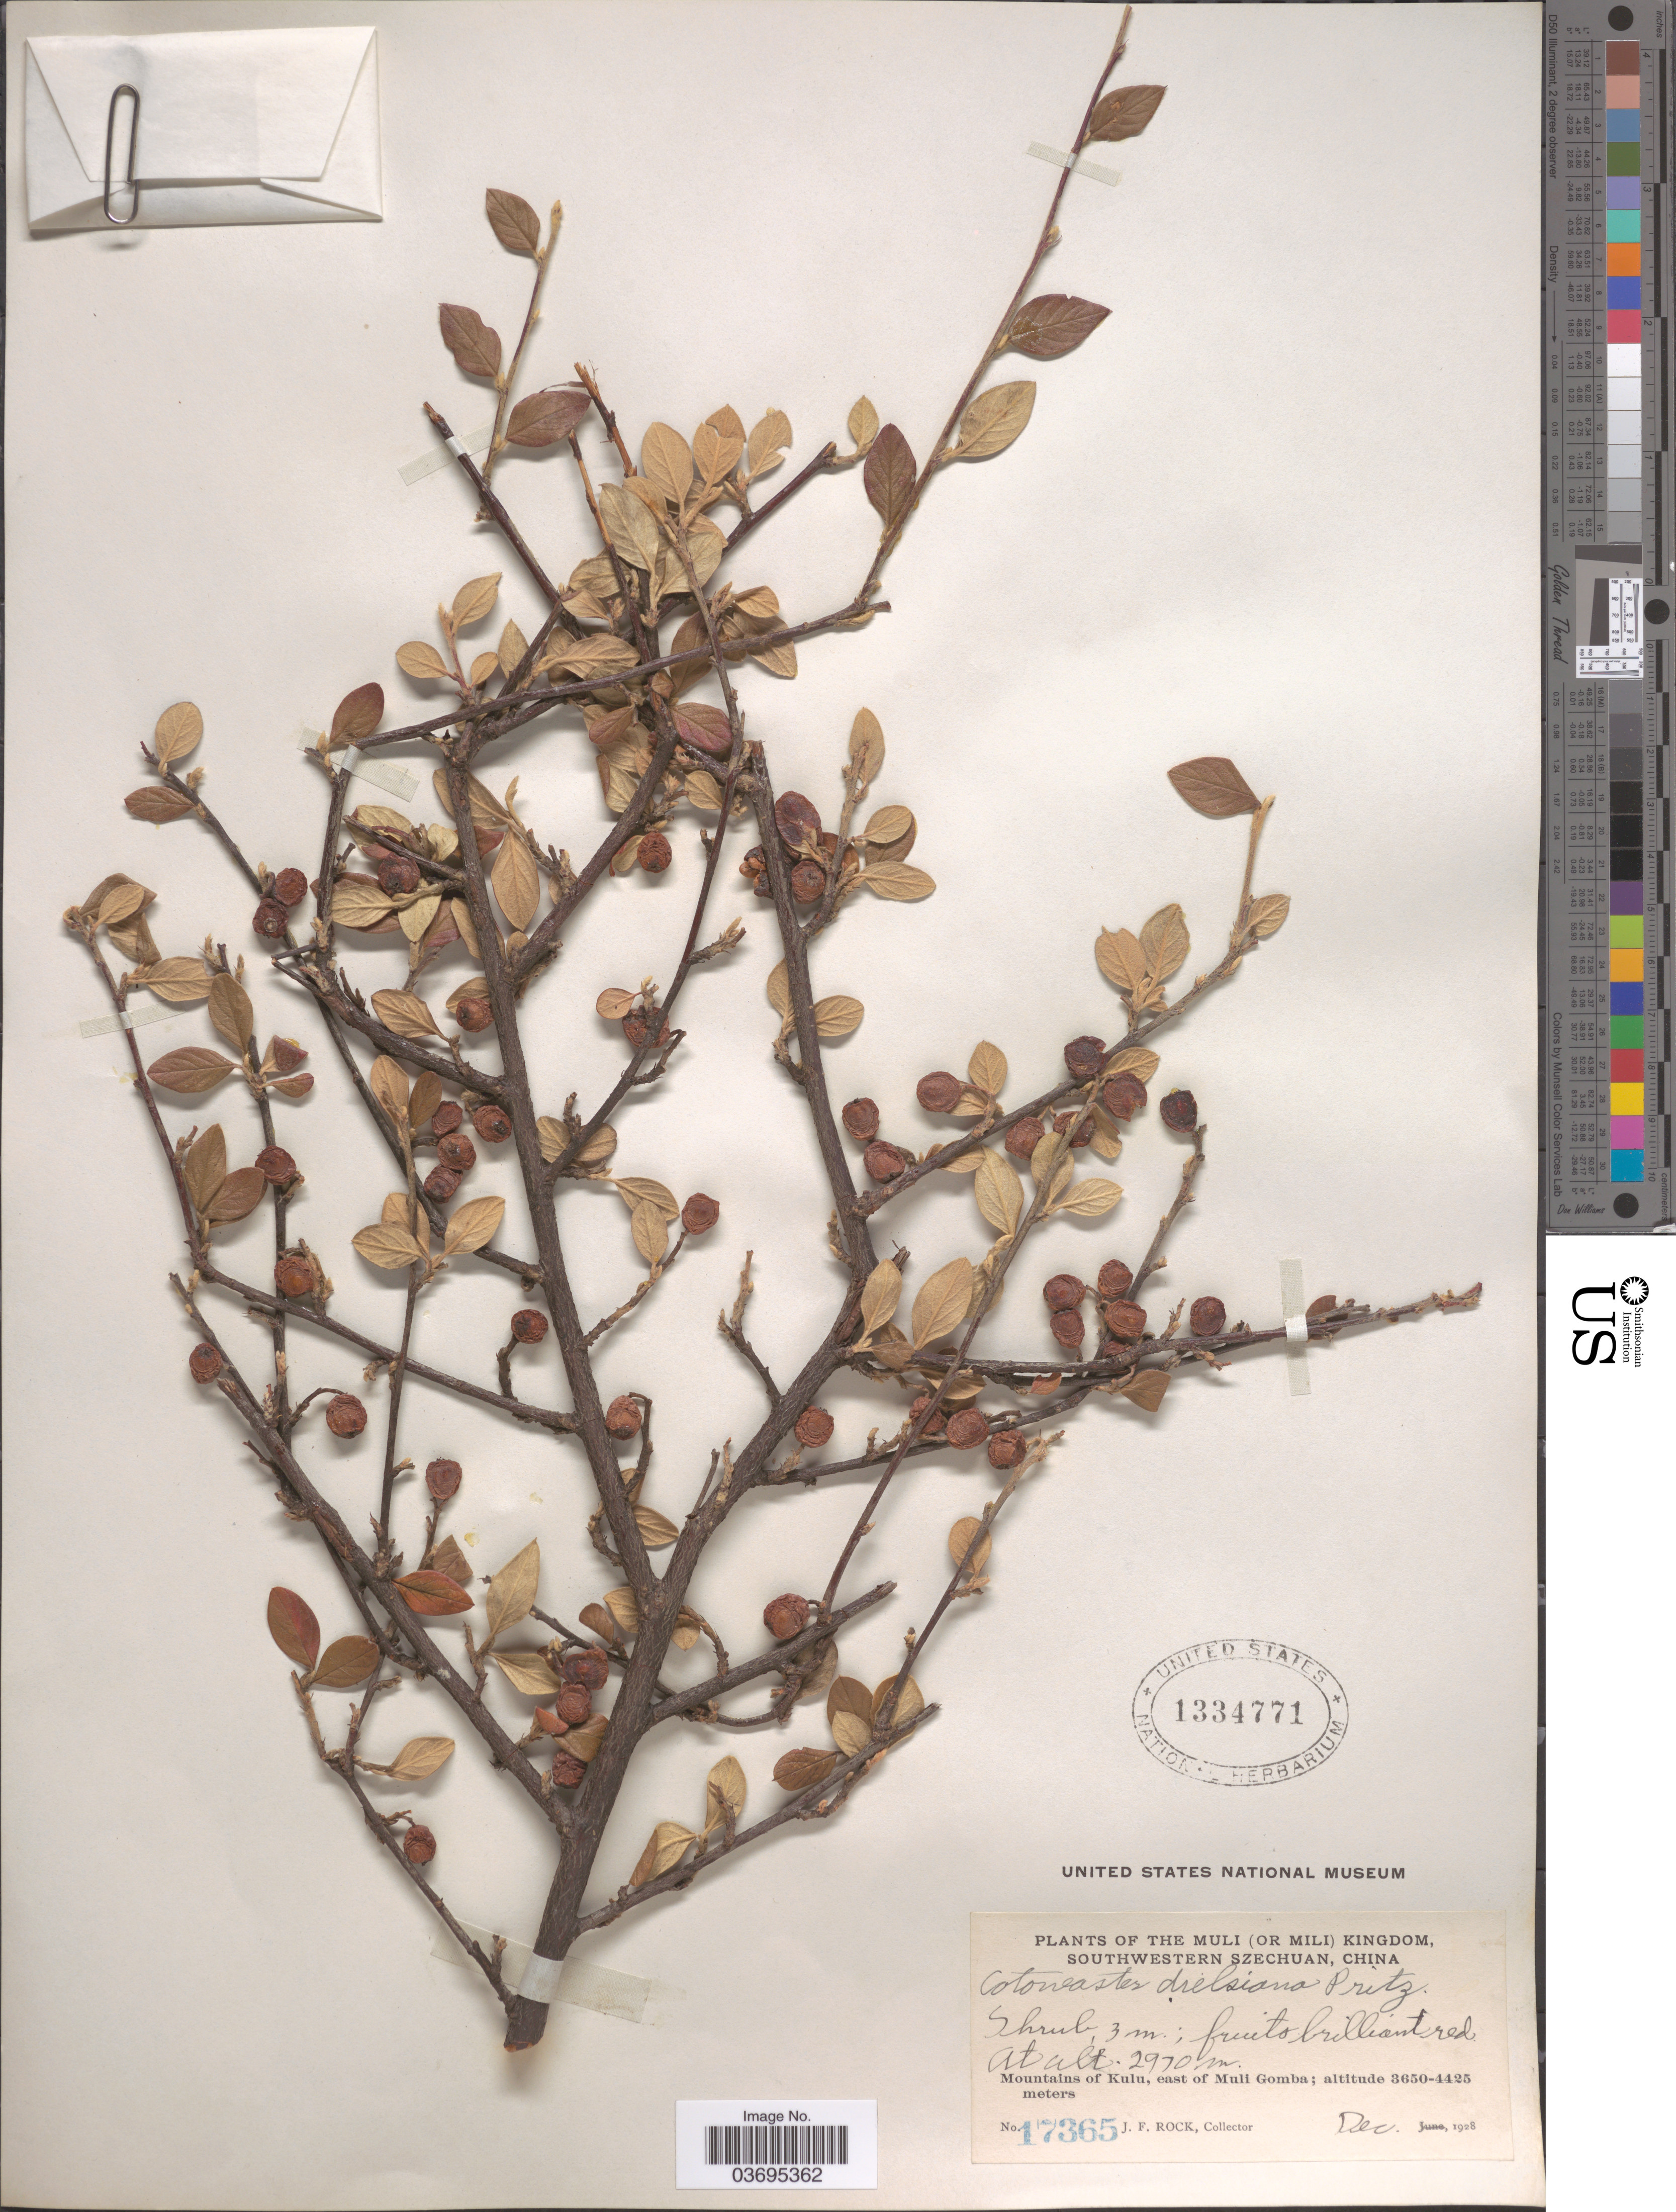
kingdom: Plantae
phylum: Tracheophyta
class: Magnoliopsida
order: Rosales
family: Rosaceae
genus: Cotoneaster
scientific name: Cotoneaster dielsianus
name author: E. Pritz. ex Diels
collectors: J. Rock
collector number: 17365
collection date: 1928-12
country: China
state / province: Sichuan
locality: Muli (or Mili) Kingdom, Southwestern Szechuan. Mountains of Kulu, east of Muli Gomba.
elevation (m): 2970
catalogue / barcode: US 1334771